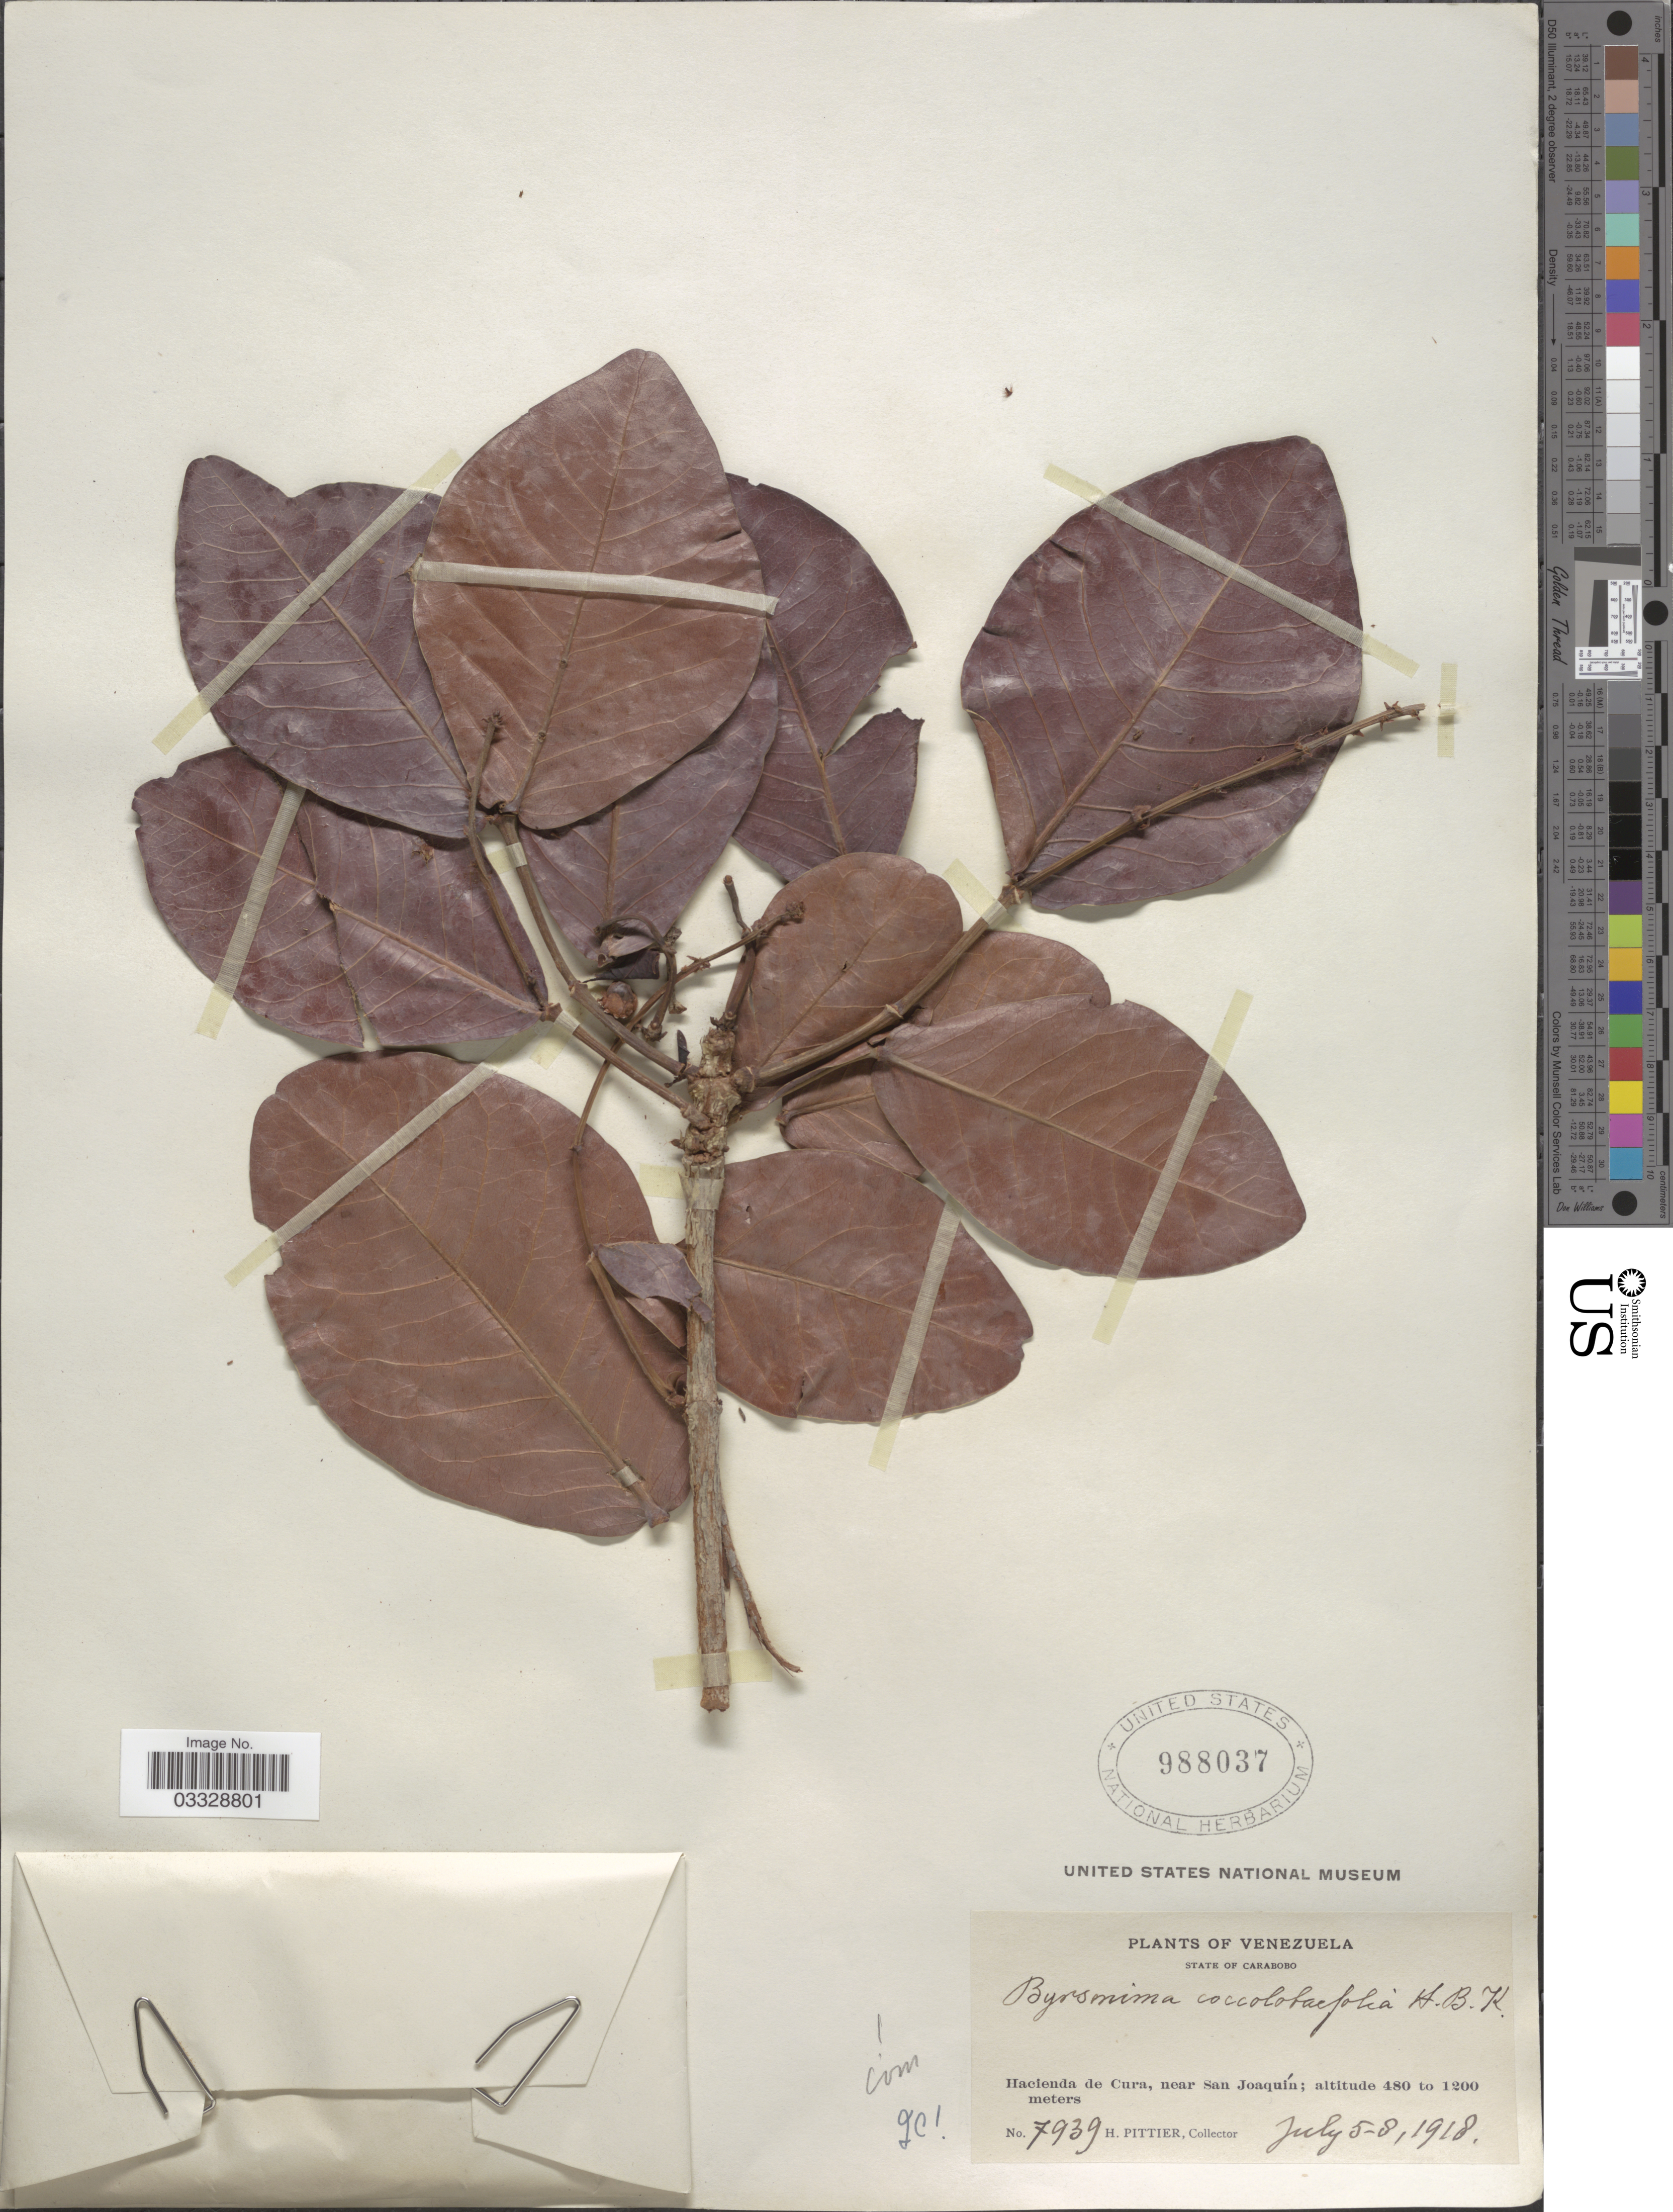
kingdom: Plantae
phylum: Tracheophyta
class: Magnoliopsida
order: Malpighiales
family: Malpighiaceae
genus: Byrsonima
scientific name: Byrsonima coccolobifolia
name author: Kunth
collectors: H. F. Pittier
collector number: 7939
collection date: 1918-07-05/1918-07-08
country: Venezuela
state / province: Carabobo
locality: Hacienda de Cura, near San Joaguín.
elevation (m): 480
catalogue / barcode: US 988037